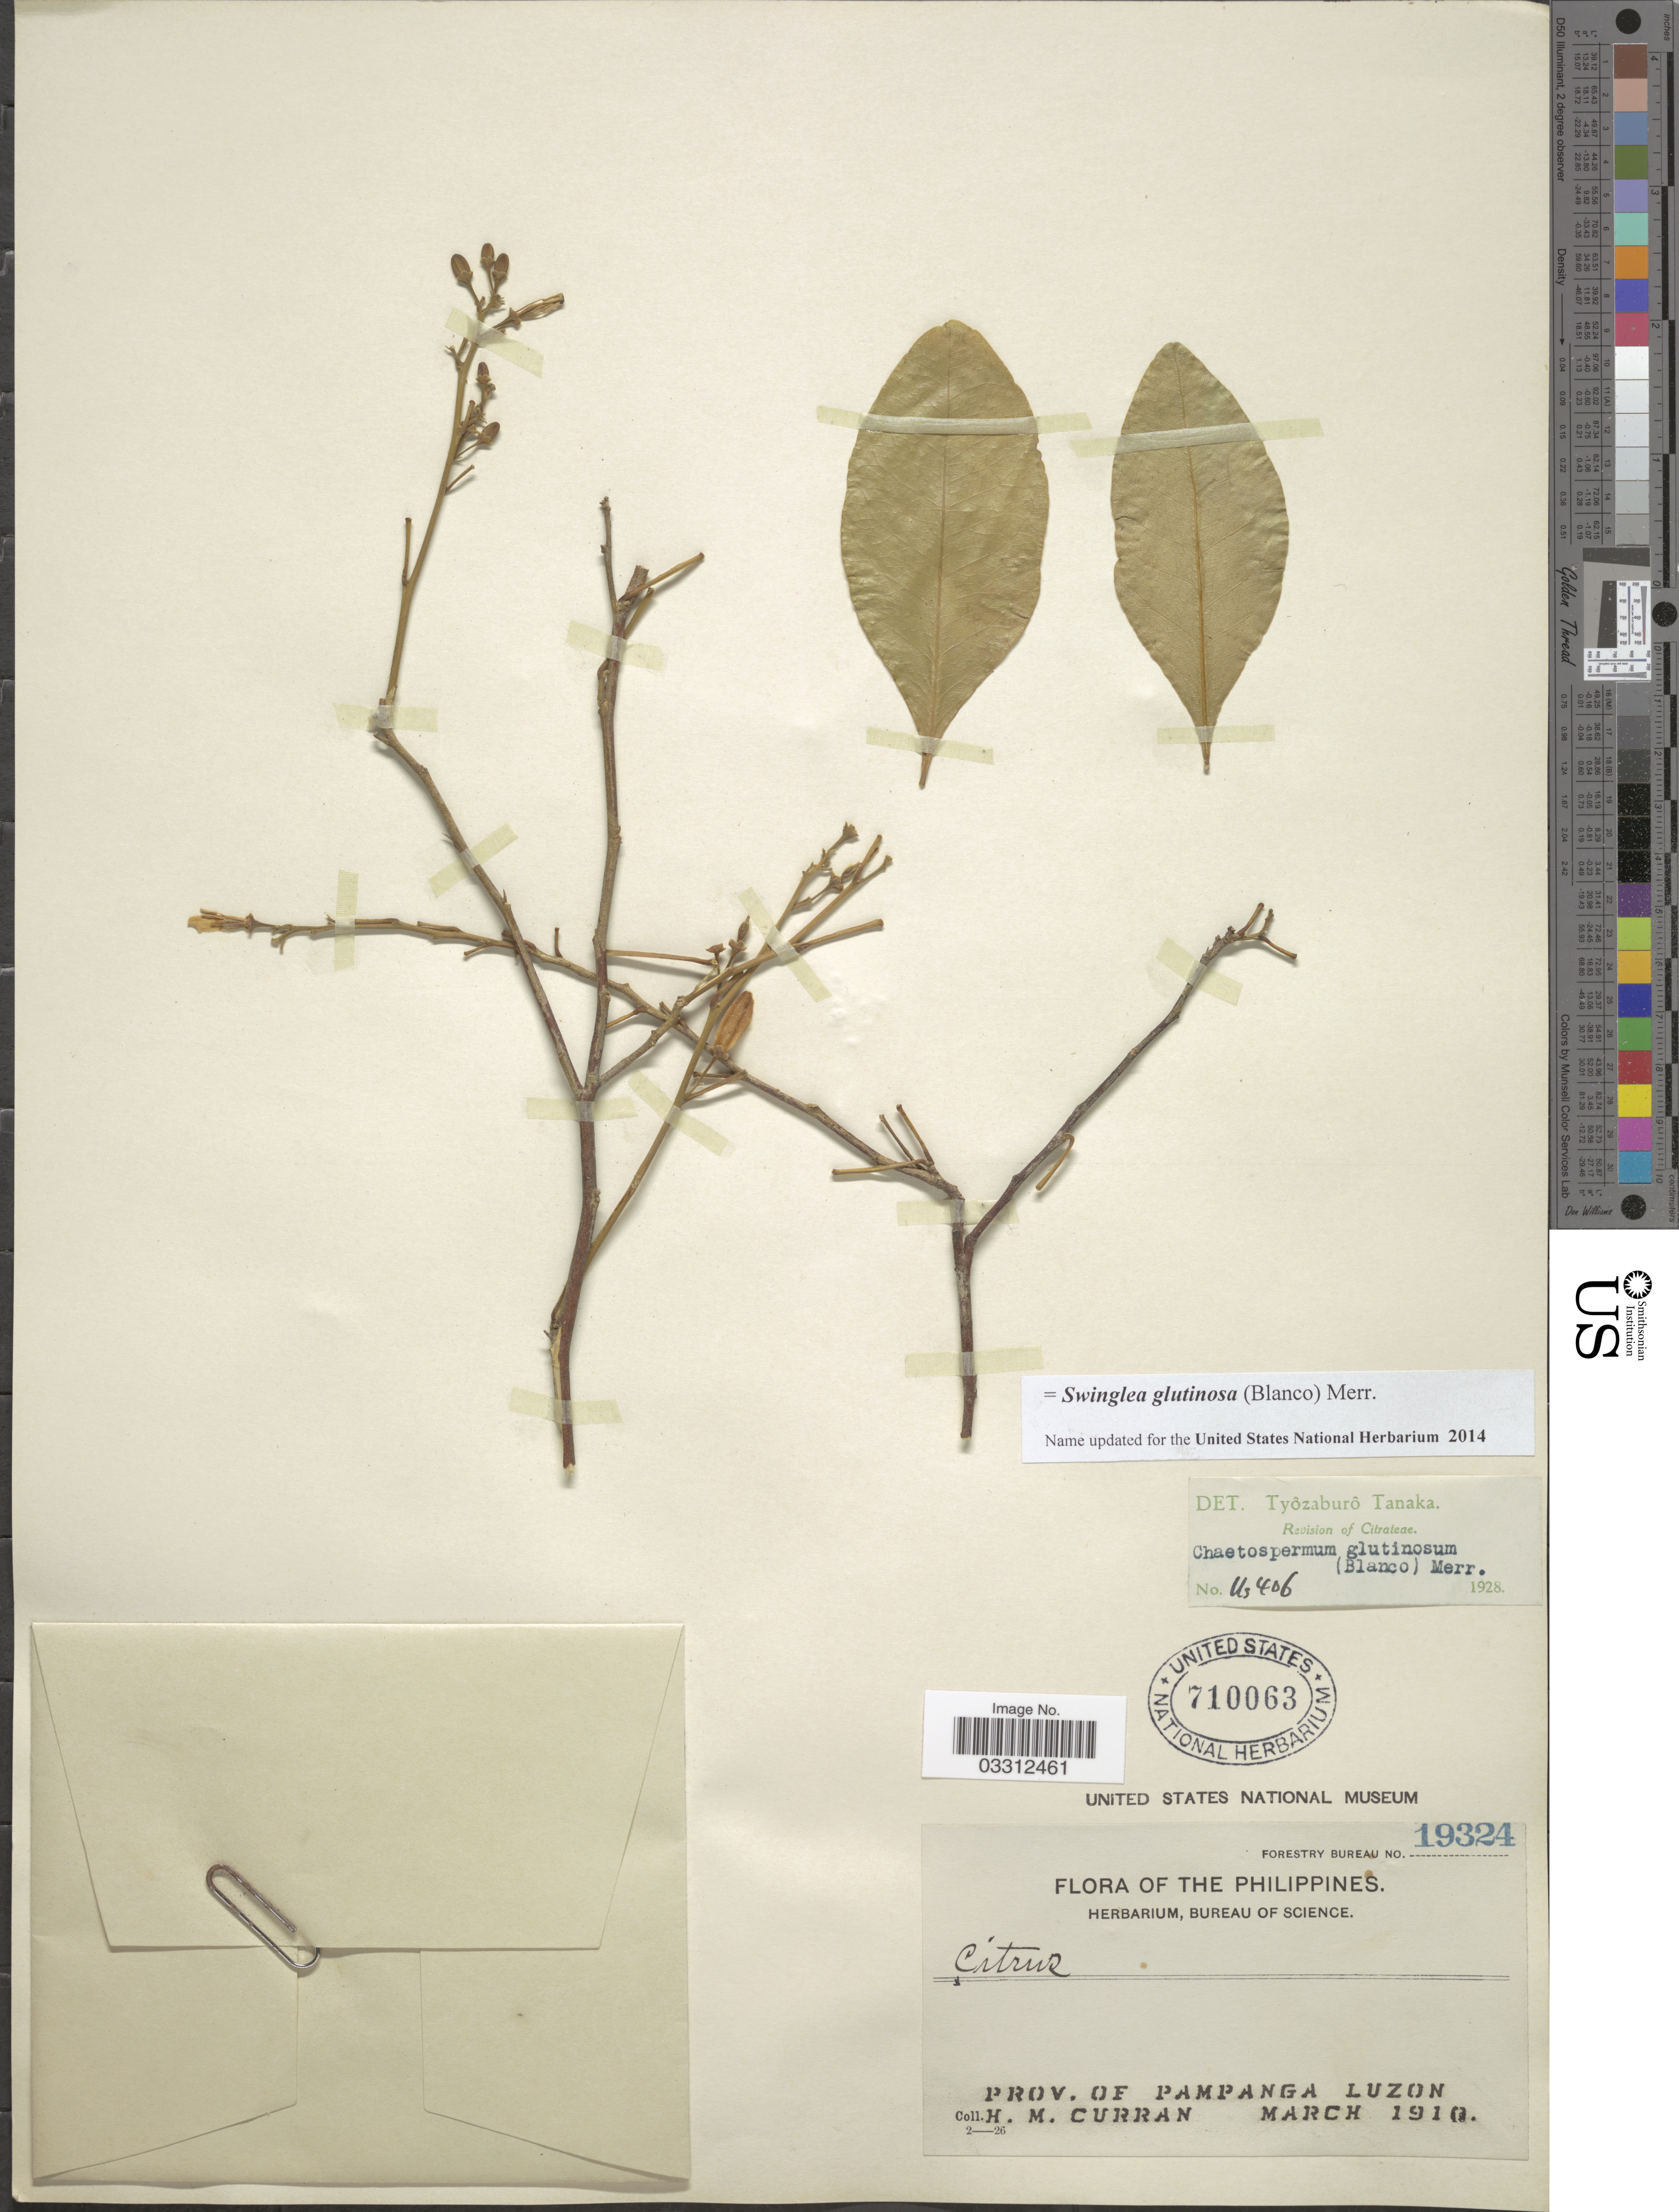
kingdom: Plantae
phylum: Tracheophyta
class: Magnoliopsida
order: Sapindales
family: Rutaceae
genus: Swinglea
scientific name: Swinglea glutinosa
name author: (Blanco) Merr.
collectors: H. M. Curran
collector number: Forestry Bureau 19324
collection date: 1910-03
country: Philippines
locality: Prov. of Pampanga Luzon.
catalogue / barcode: US 710063